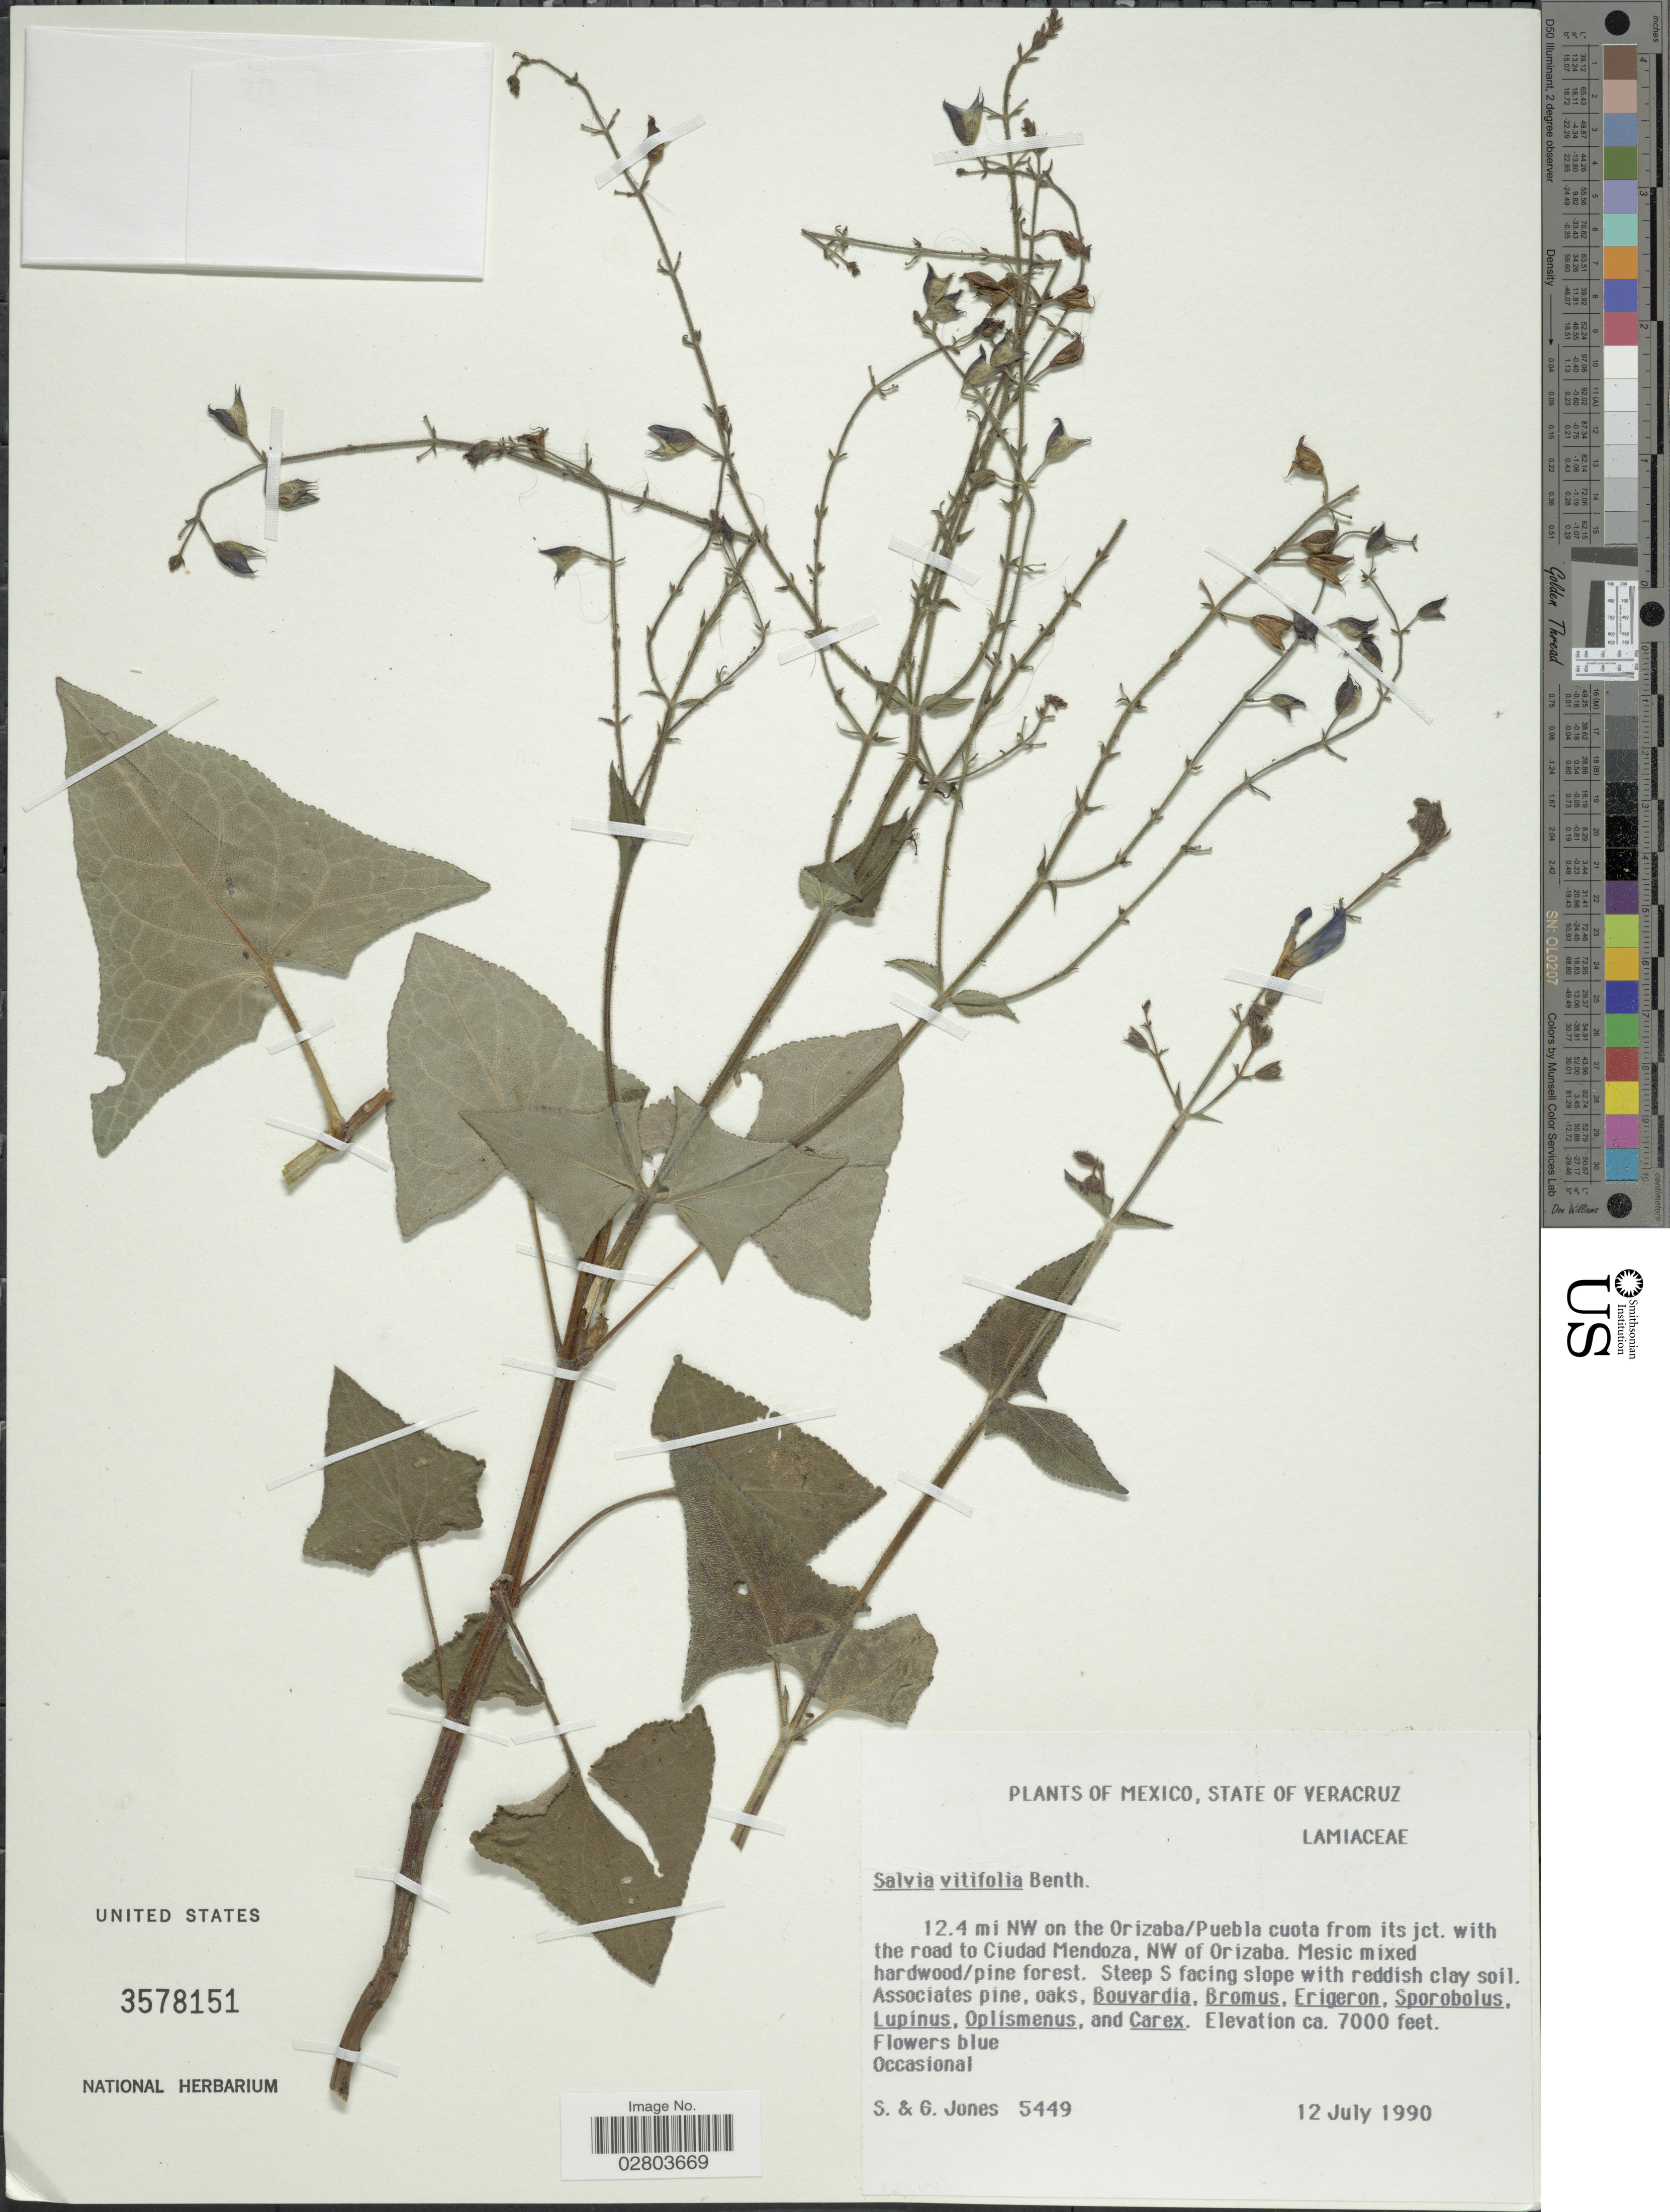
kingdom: Plantae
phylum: Tracheophyta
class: Magnoliopsida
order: Lamiales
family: Lamiaceae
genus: Salvia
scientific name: Salvia vitifolia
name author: Benth.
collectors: S. Jones & G. Jones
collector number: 5449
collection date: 1990-07-12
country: Mexico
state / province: Veracruz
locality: State of Veracruz. 12.4 mi NW on the Orizaba/Puebla cuota from its jct. with the road to Ciudad Mendoza, NW of Orizaba.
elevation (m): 2134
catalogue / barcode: US 3578151